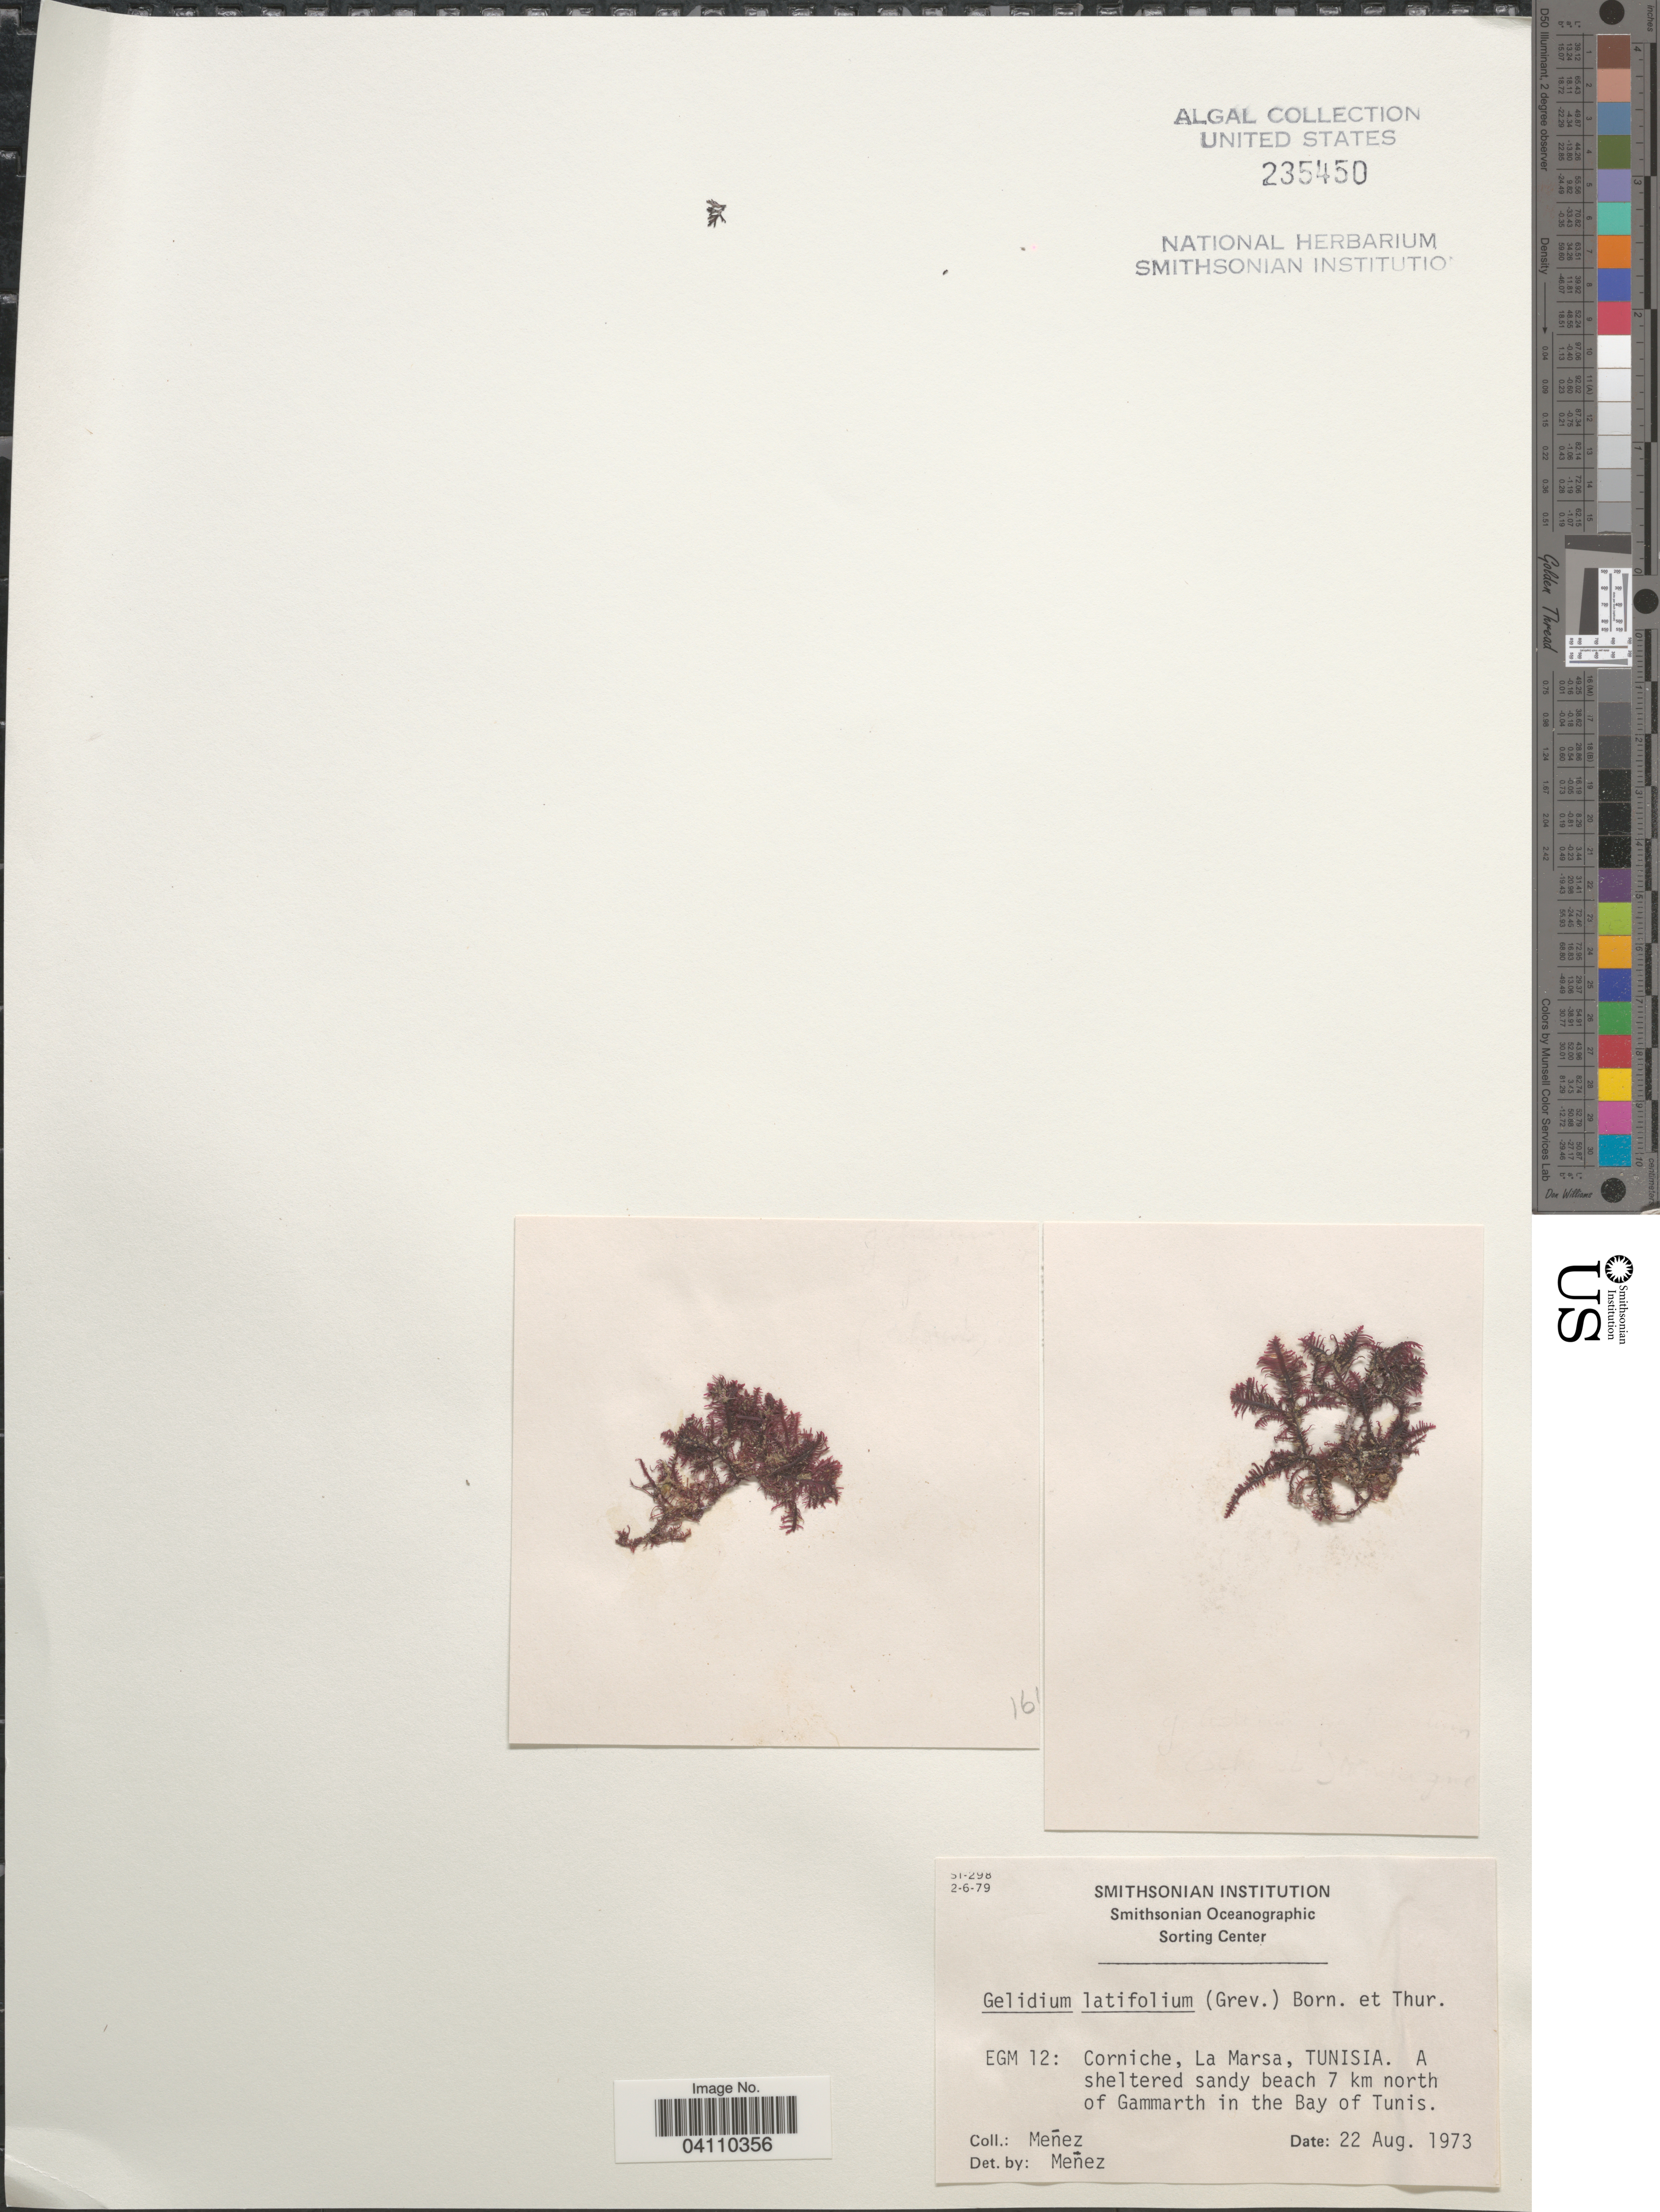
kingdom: Plantae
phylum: Rhodophyta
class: Florideophyceae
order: Gelidiales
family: Gelidiaceae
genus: Gelidium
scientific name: Gelidium spinosum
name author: (S.G. Gmel.) P.C. Silva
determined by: Algae name updating Project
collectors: Menez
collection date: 1973-08-22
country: Tunisia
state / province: Tunis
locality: EGM 12: Corniche, La Marsa. Beach 7 km north of Gammarth in the Bay of Tunis.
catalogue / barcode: US 235450